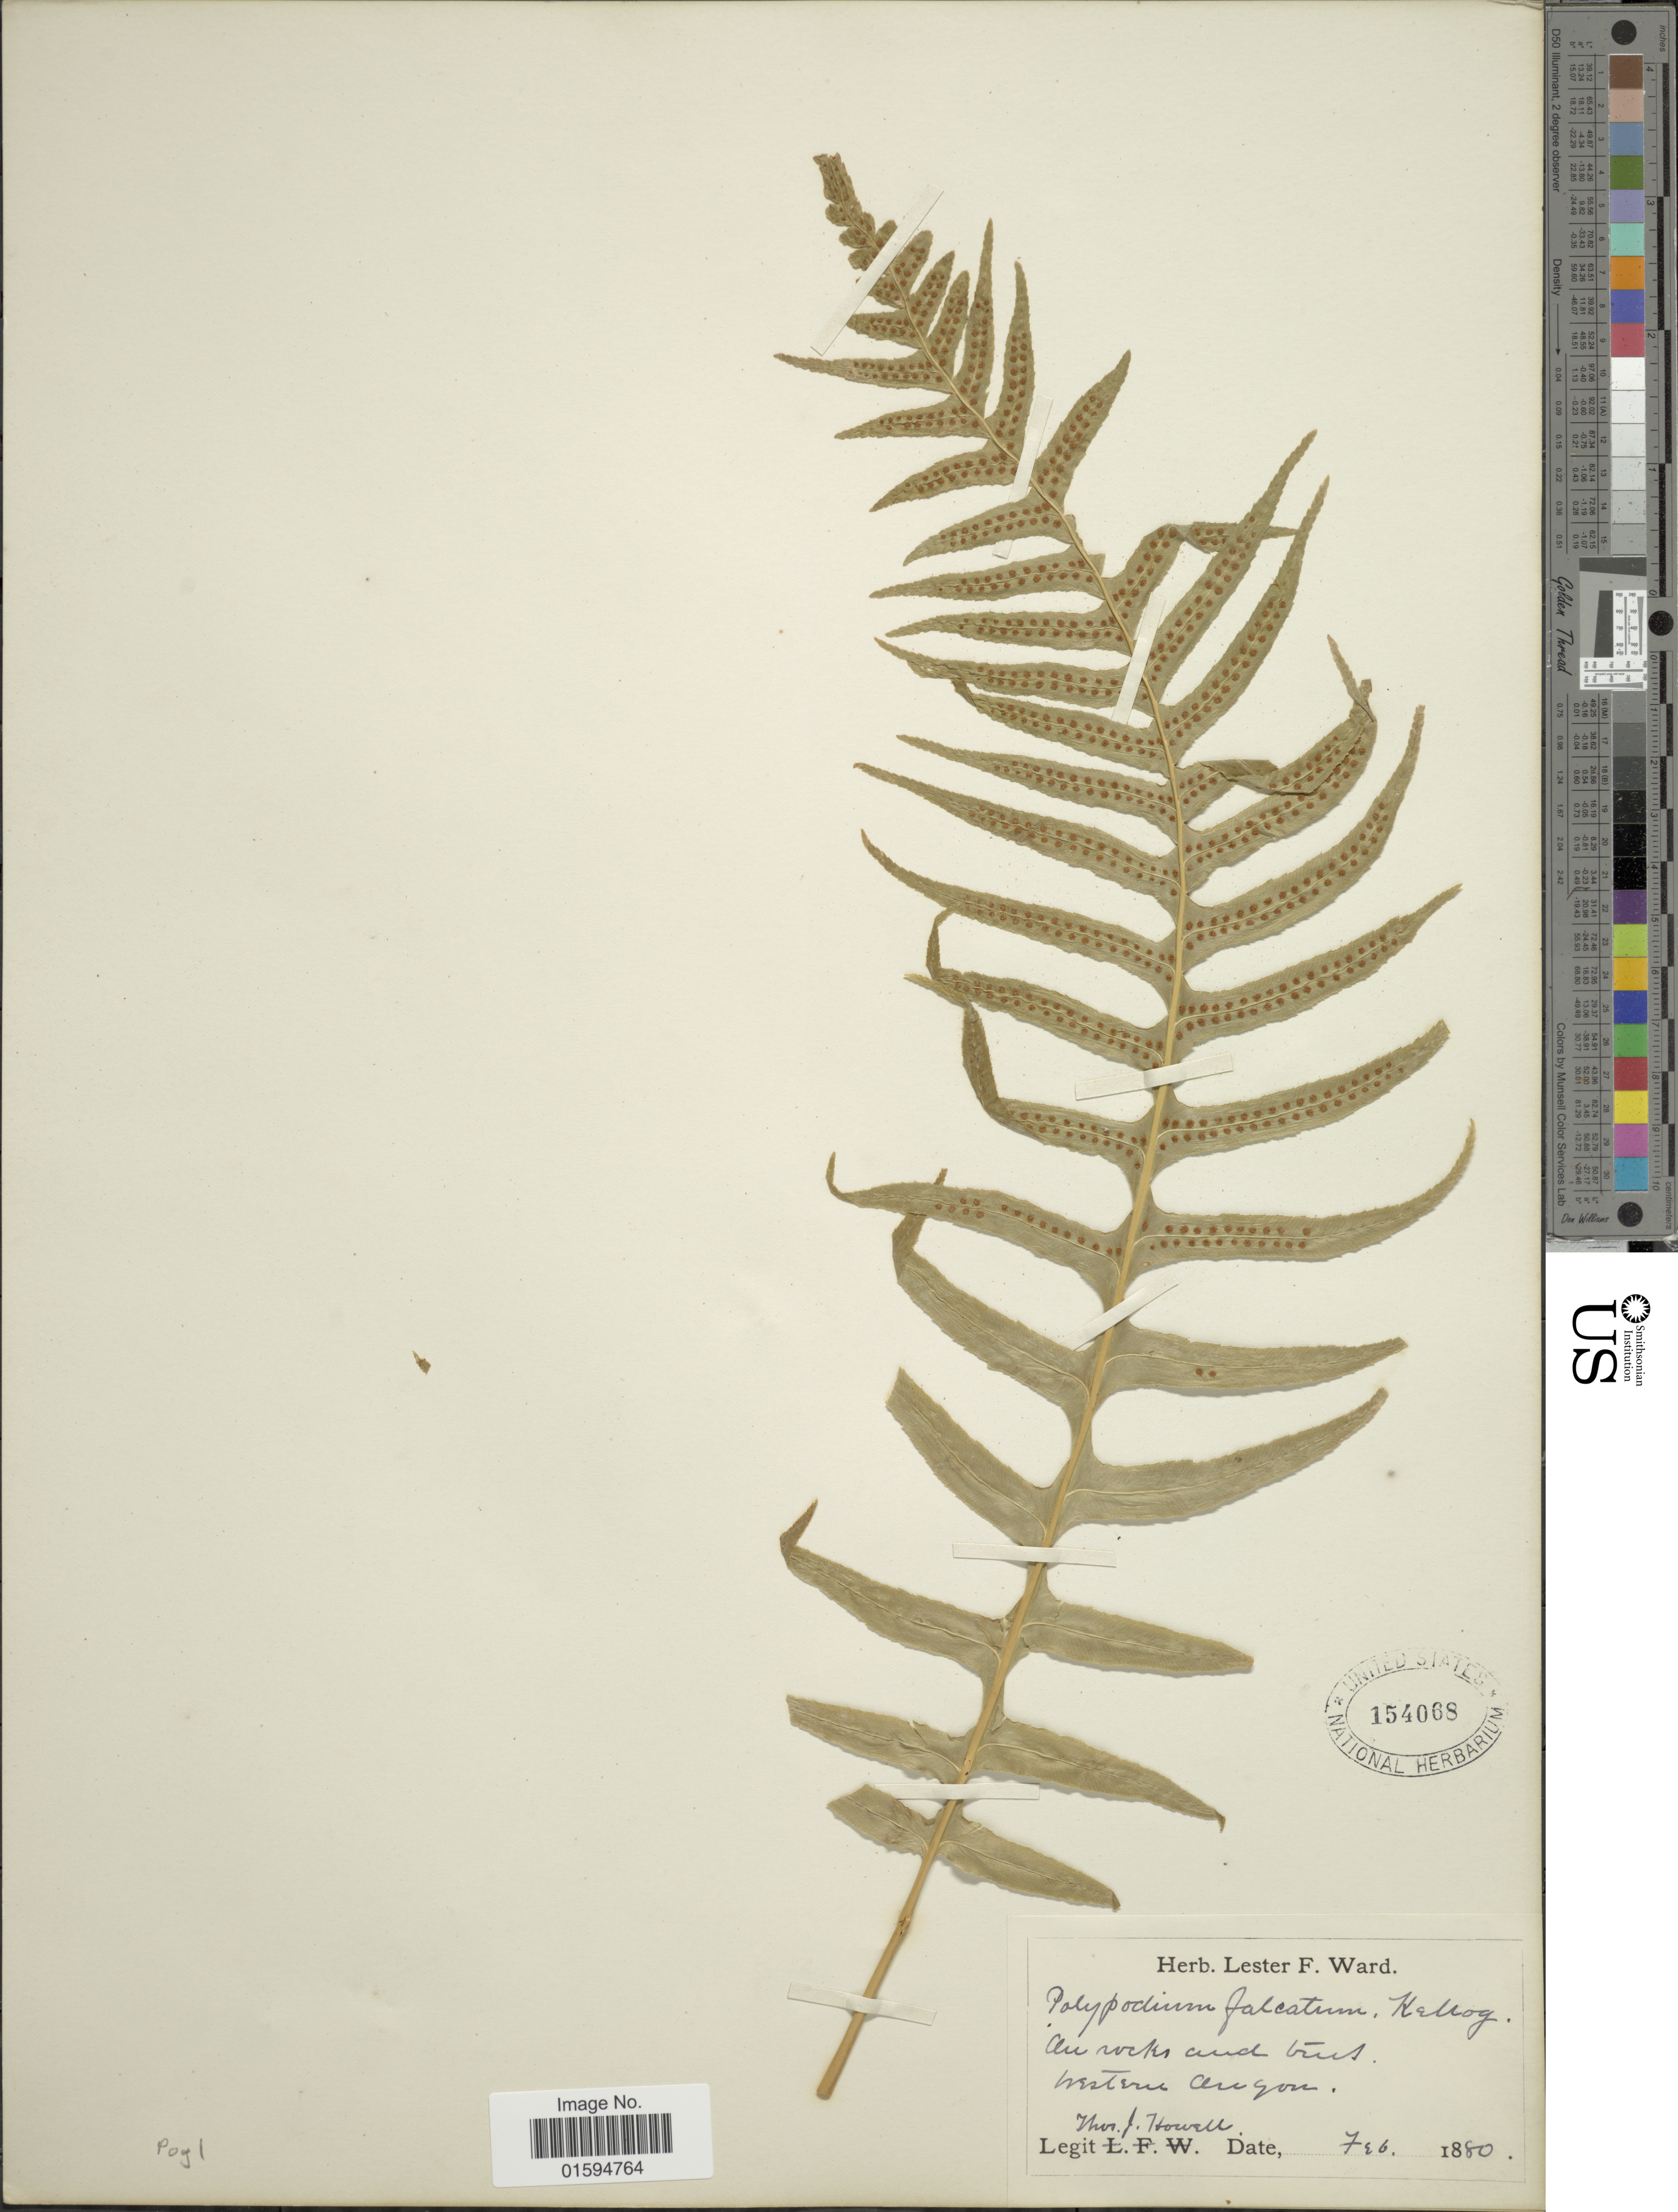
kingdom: Plantae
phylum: Tracheophyta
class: Polypodiopsida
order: Polypodiales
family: Polypodiaceae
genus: Polypodium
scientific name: Polypodium glycyrrhiza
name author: D.C. Eaton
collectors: T. J. Howell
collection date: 1880-06-07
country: United States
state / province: Oregon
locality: On rocks and trees Westen Oregon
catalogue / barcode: US 154068